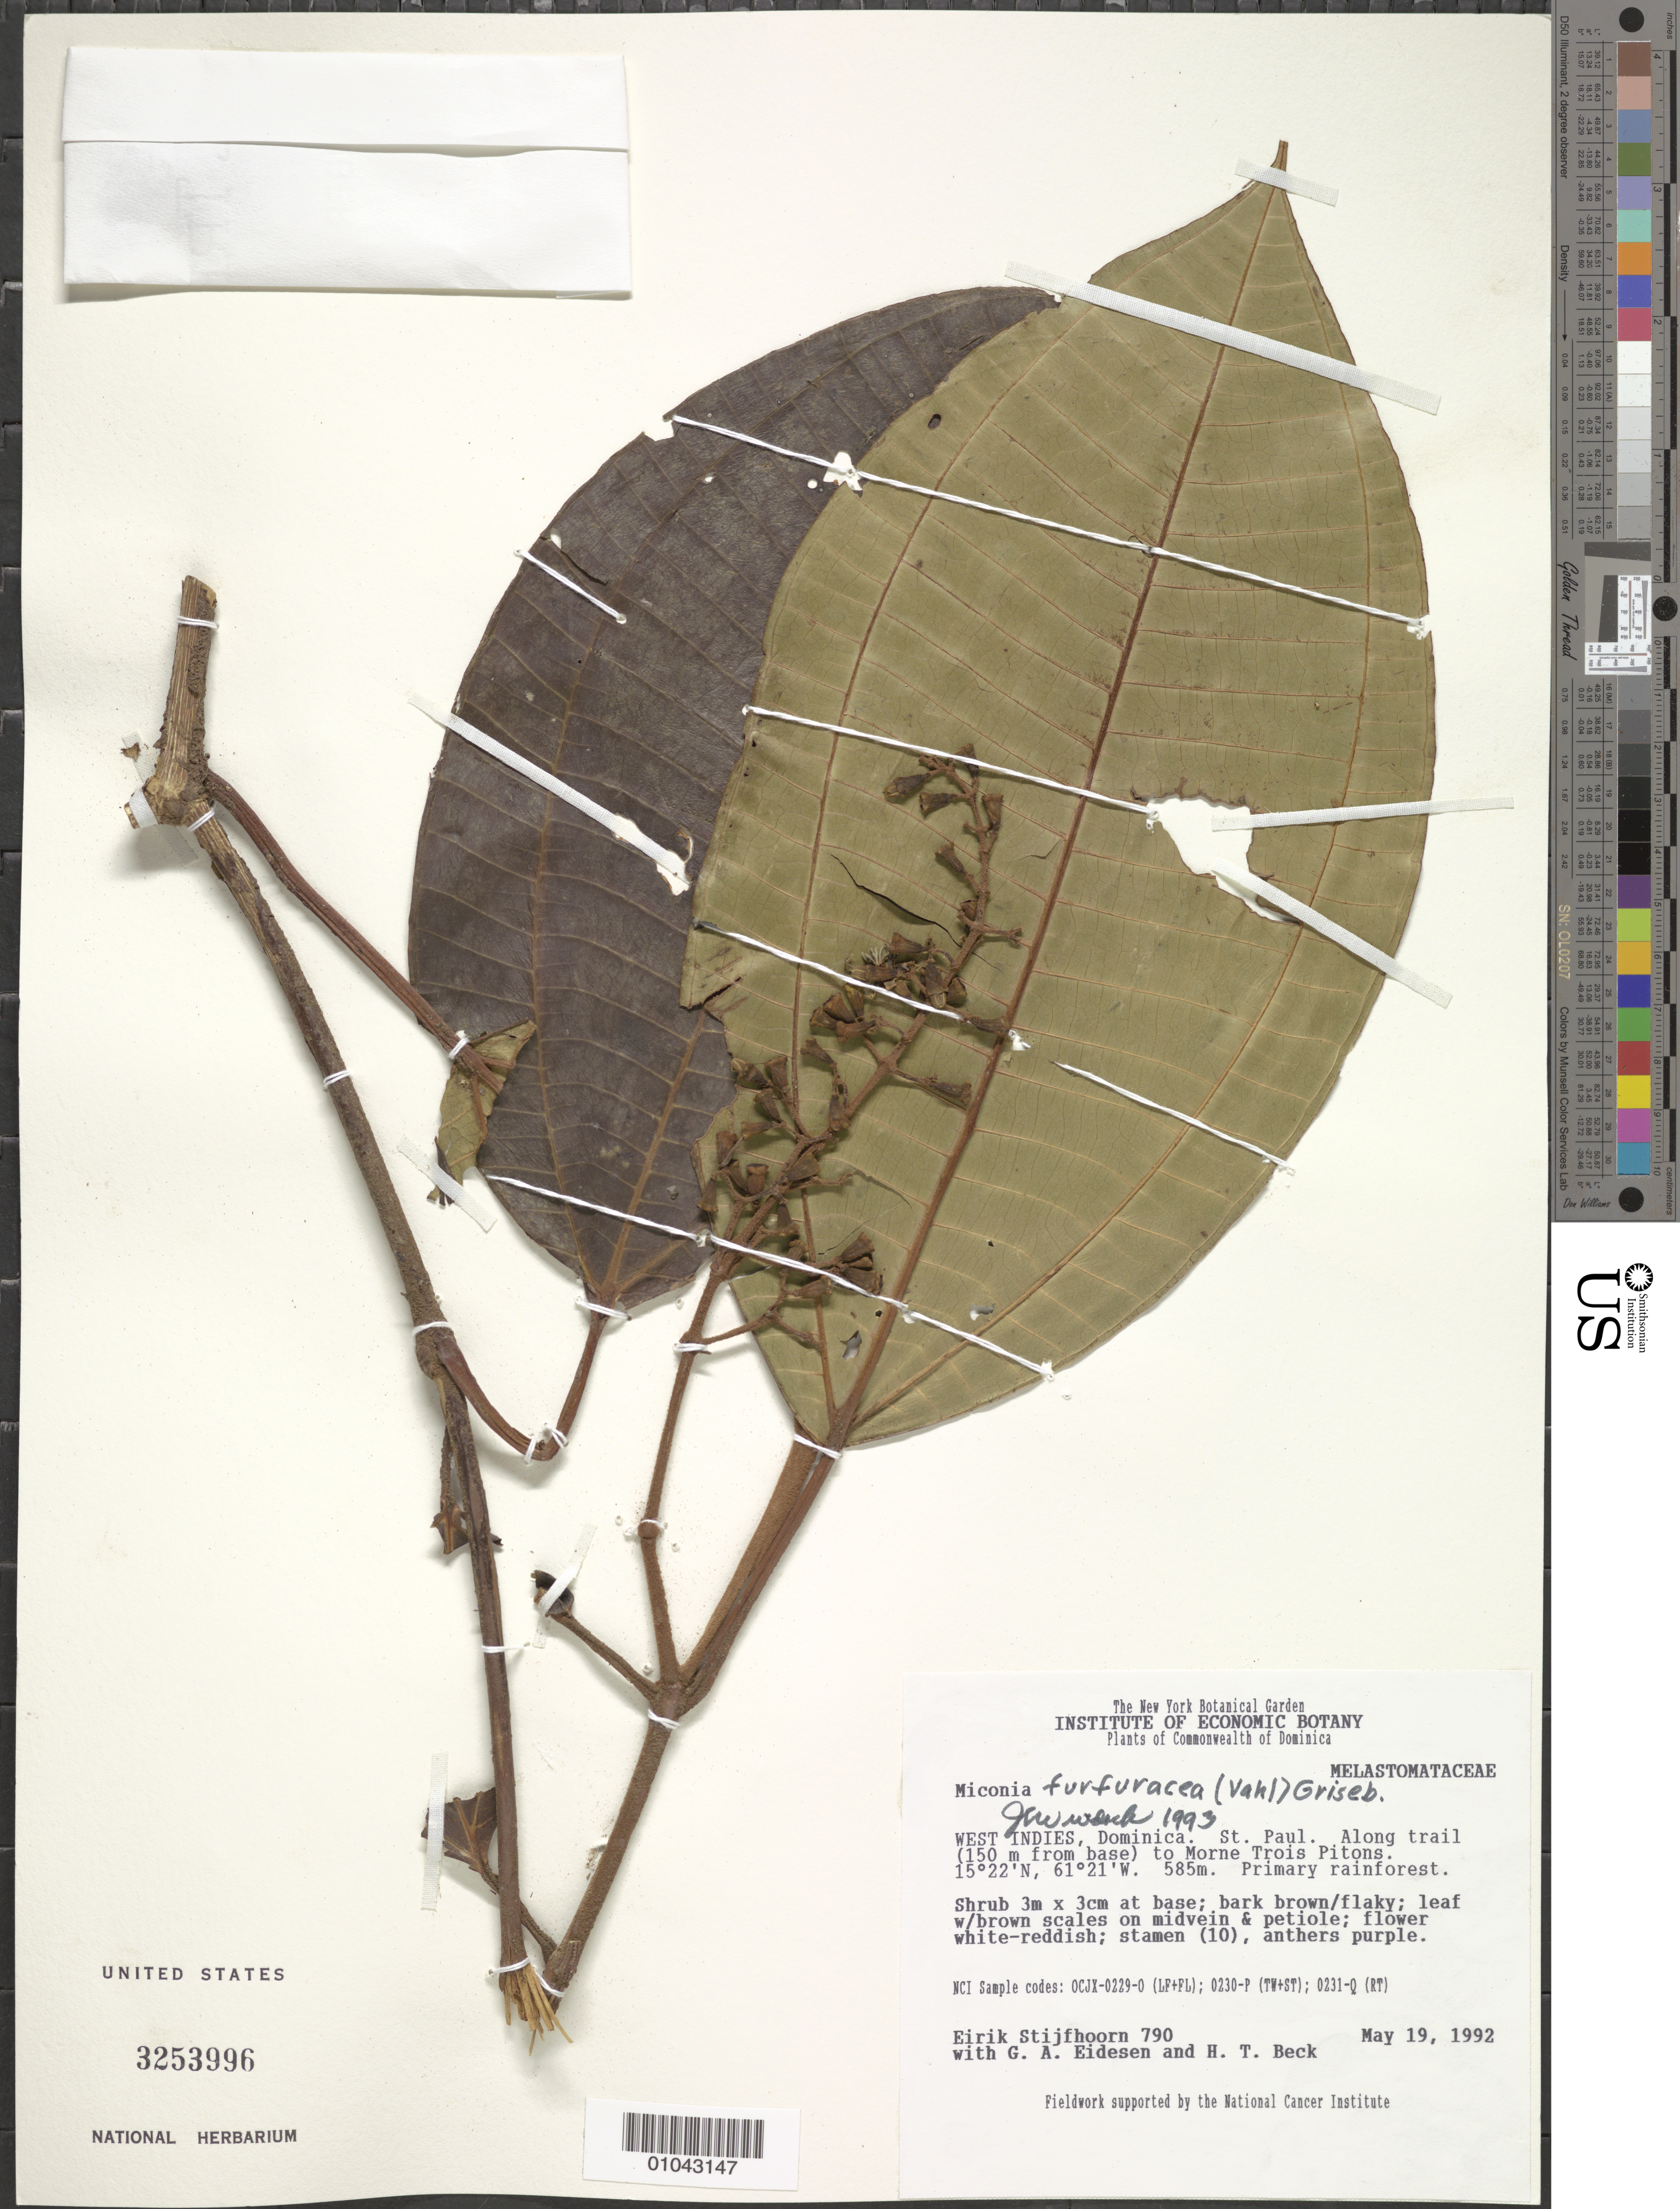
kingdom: Plantae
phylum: Tracheophyta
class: Magnoliopsida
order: Myrtales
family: Melastomataceae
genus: Miconia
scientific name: Miconia furfuracea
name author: (Vahl) Griseb.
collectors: E. Stijfhoorn, G. Eidesen & H. T. Beck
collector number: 790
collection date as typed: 19 May 1992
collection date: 1992-05-19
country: Dominica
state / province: St. Paul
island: Dominica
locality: Trail to (150 m from base) Morne Trois Pitons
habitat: Primary rainforest, along trail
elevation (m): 585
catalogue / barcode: US 3253996